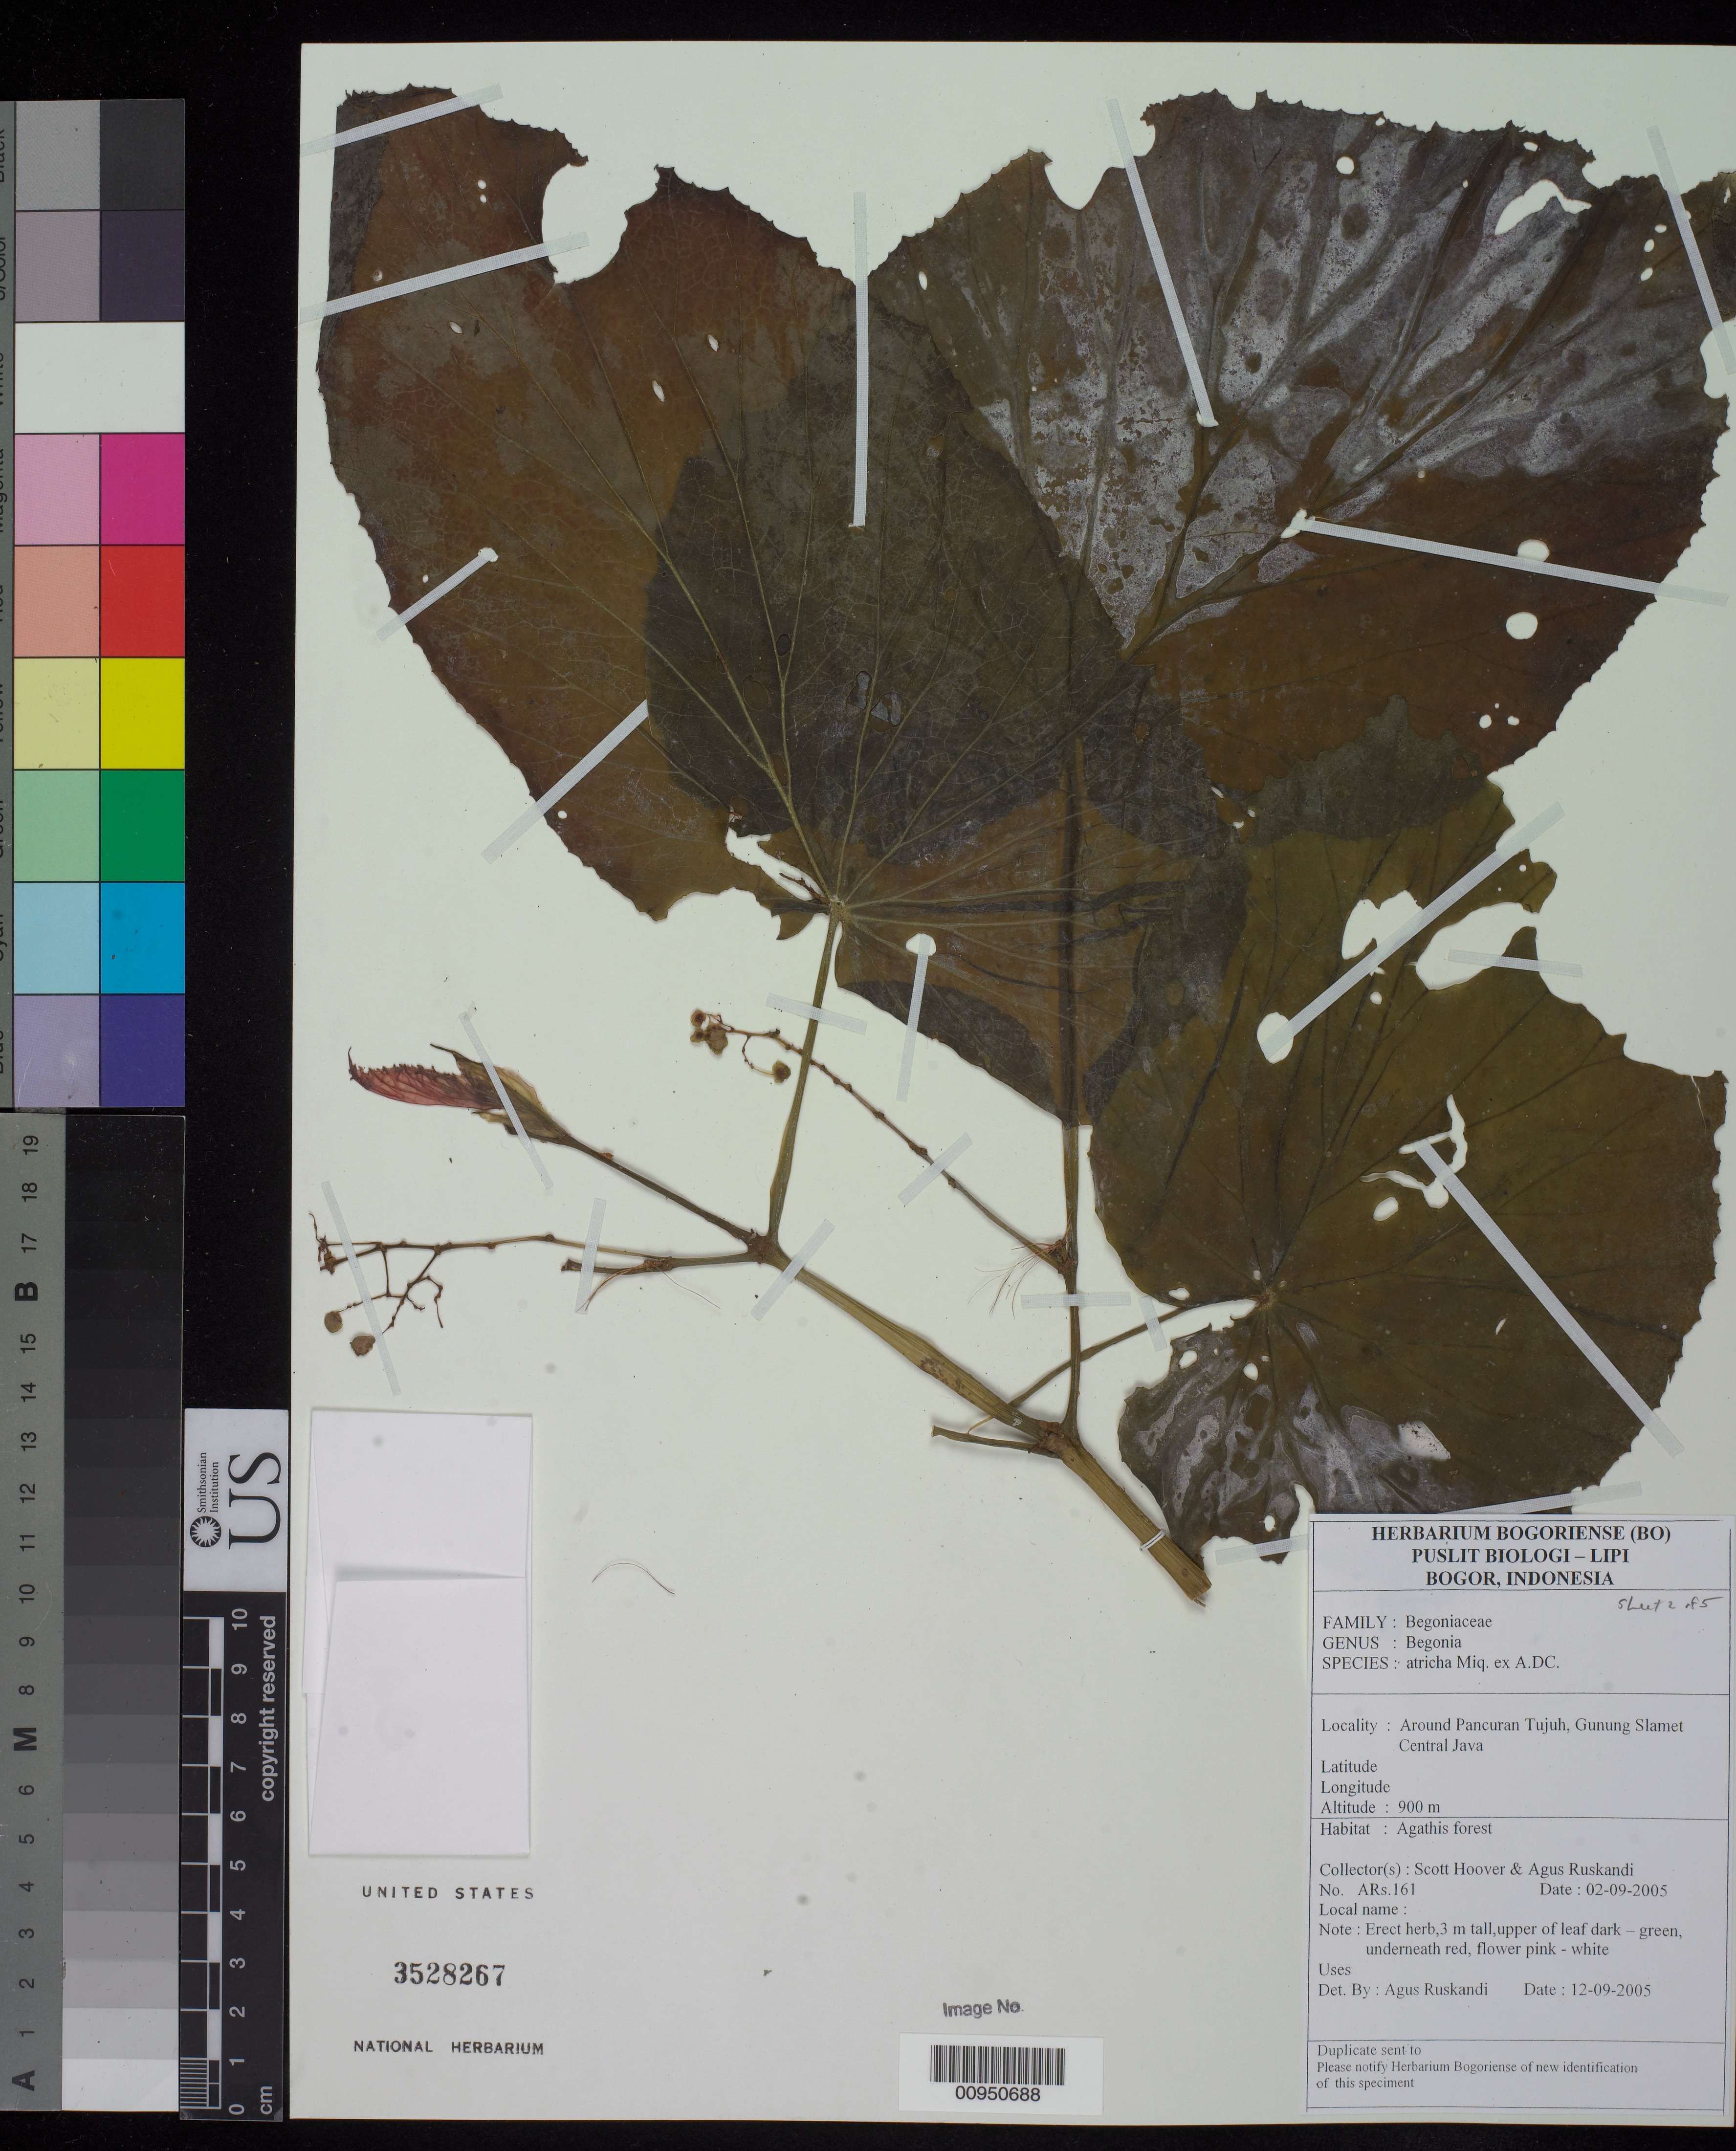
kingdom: Plantae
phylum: Tracheophyta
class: Magnoliopsida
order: Cucurbitales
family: Begoniaceae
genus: Begonia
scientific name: Begonia atricha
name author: (Miq.) Miq. ex A. DC.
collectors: W. S. Hoover & A. Ruskandi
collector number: ARS. 161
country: Indonesia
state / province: Java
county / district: Jawa Tengah (?)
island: Java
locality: Around Pancuran Tujuh, Gunung Slamet.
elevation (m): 800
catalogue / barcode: US 3528267